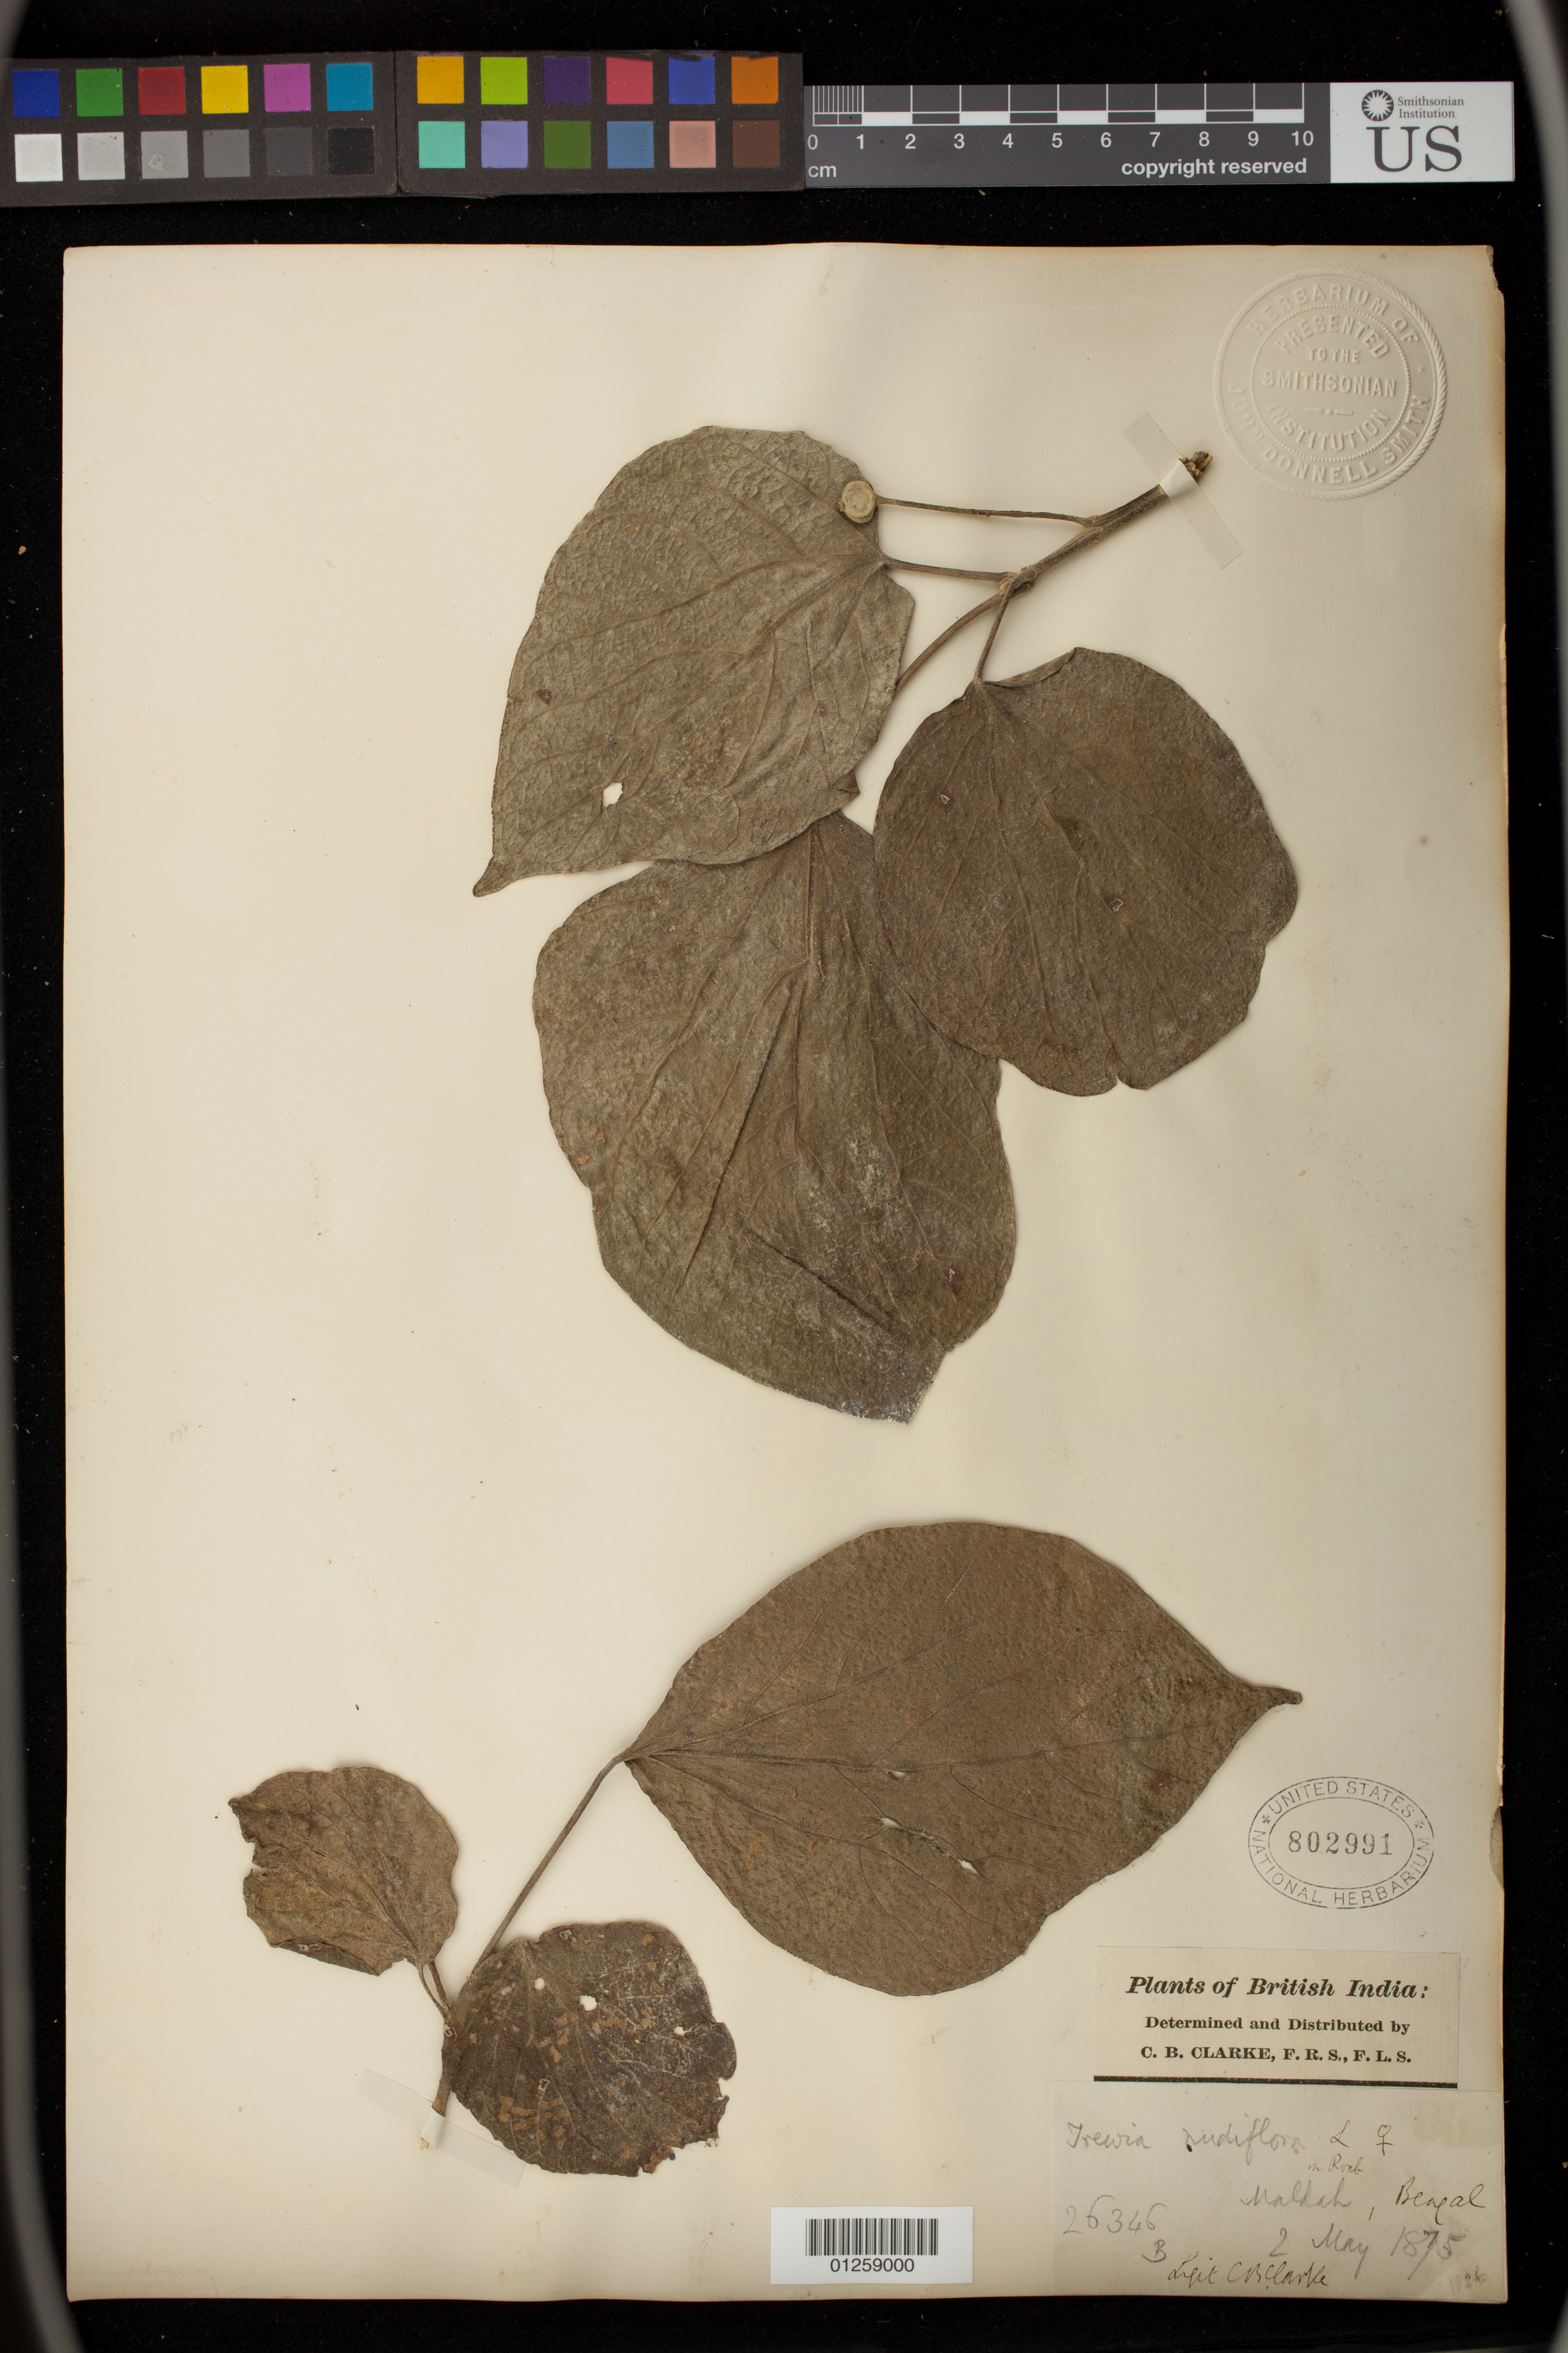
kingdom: Plantae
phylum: Tracheophyta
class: Magnoliopsida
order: Malpighiales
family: Euphorbiaceae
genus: Mallotus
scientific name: Mallotus nudiflorus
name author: (L.) Kulju & Welzen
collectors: C. B. Clarke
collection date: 1875-05-02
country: India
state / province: West Bengal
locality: Maldah, Bengal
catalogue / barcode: US 802991